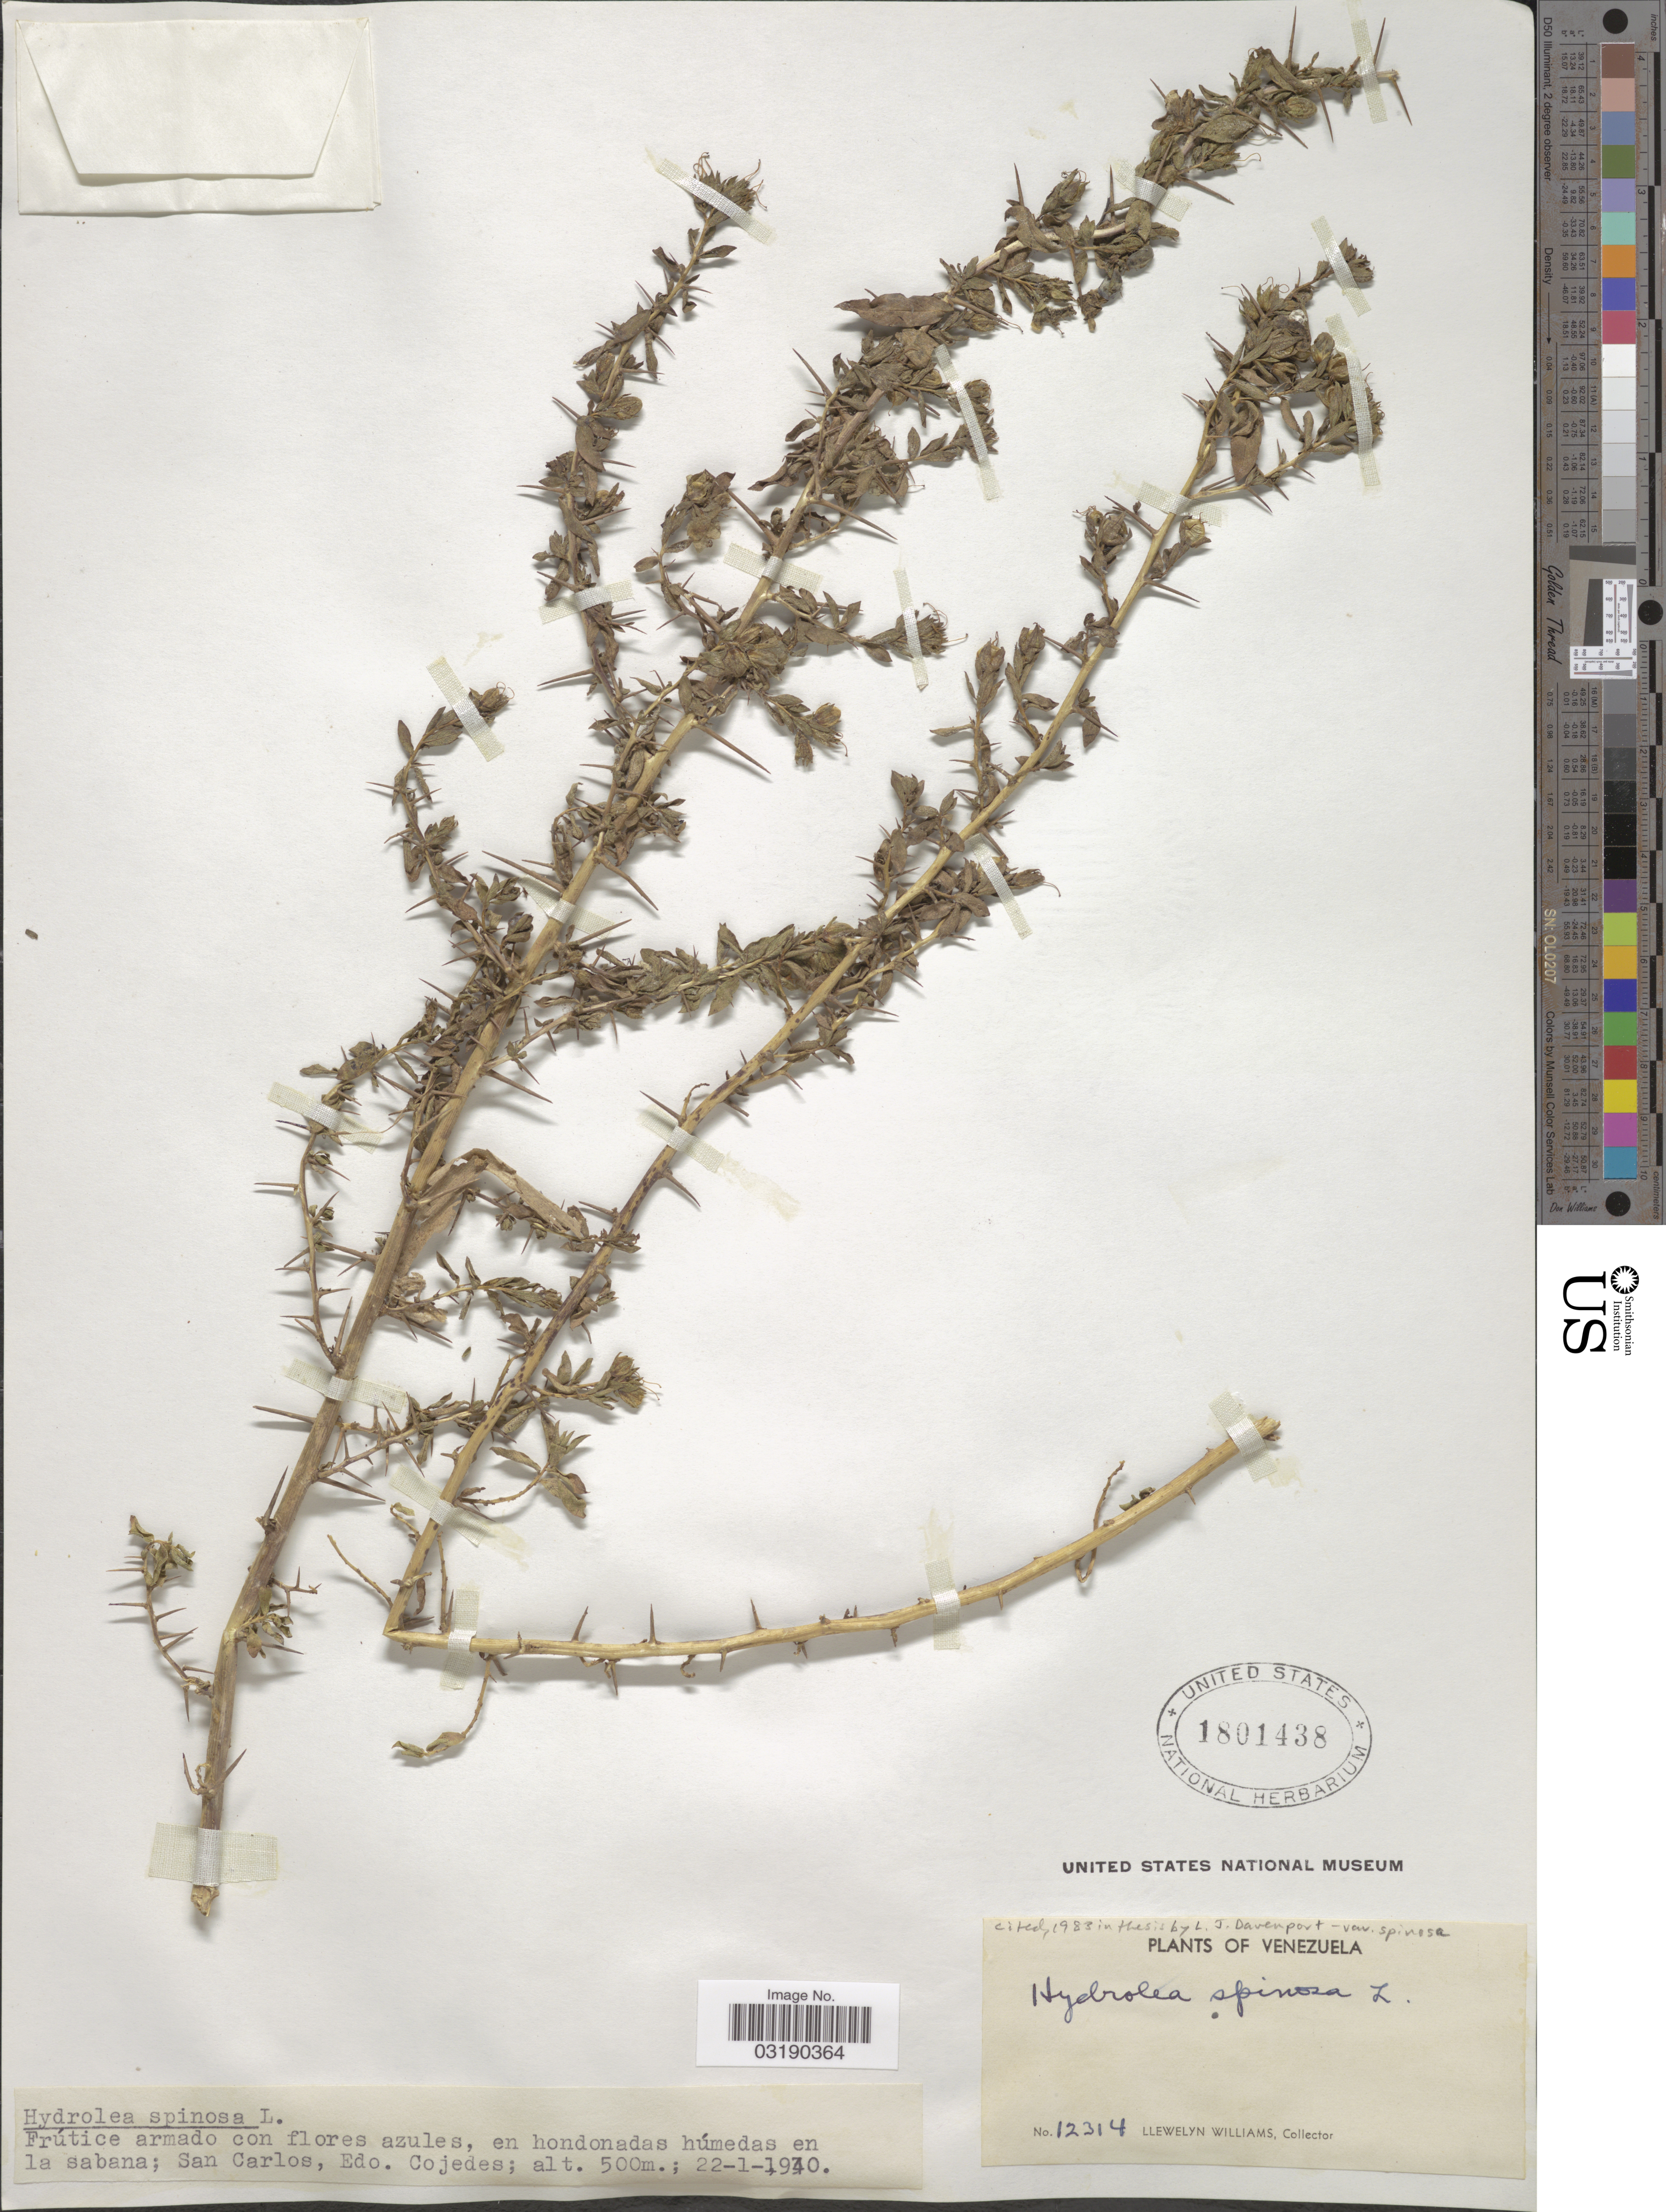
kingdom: Plantae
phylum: Tracheophyta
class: Magnoliopsida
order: Solanales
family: Hydroleaceae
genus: Hydrolea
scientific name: Hydrolea spinosa var. spinosa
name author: L.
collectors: Ll. Williams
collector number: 12314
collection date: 1940-01-22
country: Venezuela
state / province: Cojedes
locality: San Carlos, Edo. Cojedes.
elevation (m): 500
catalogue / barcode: US 1801438